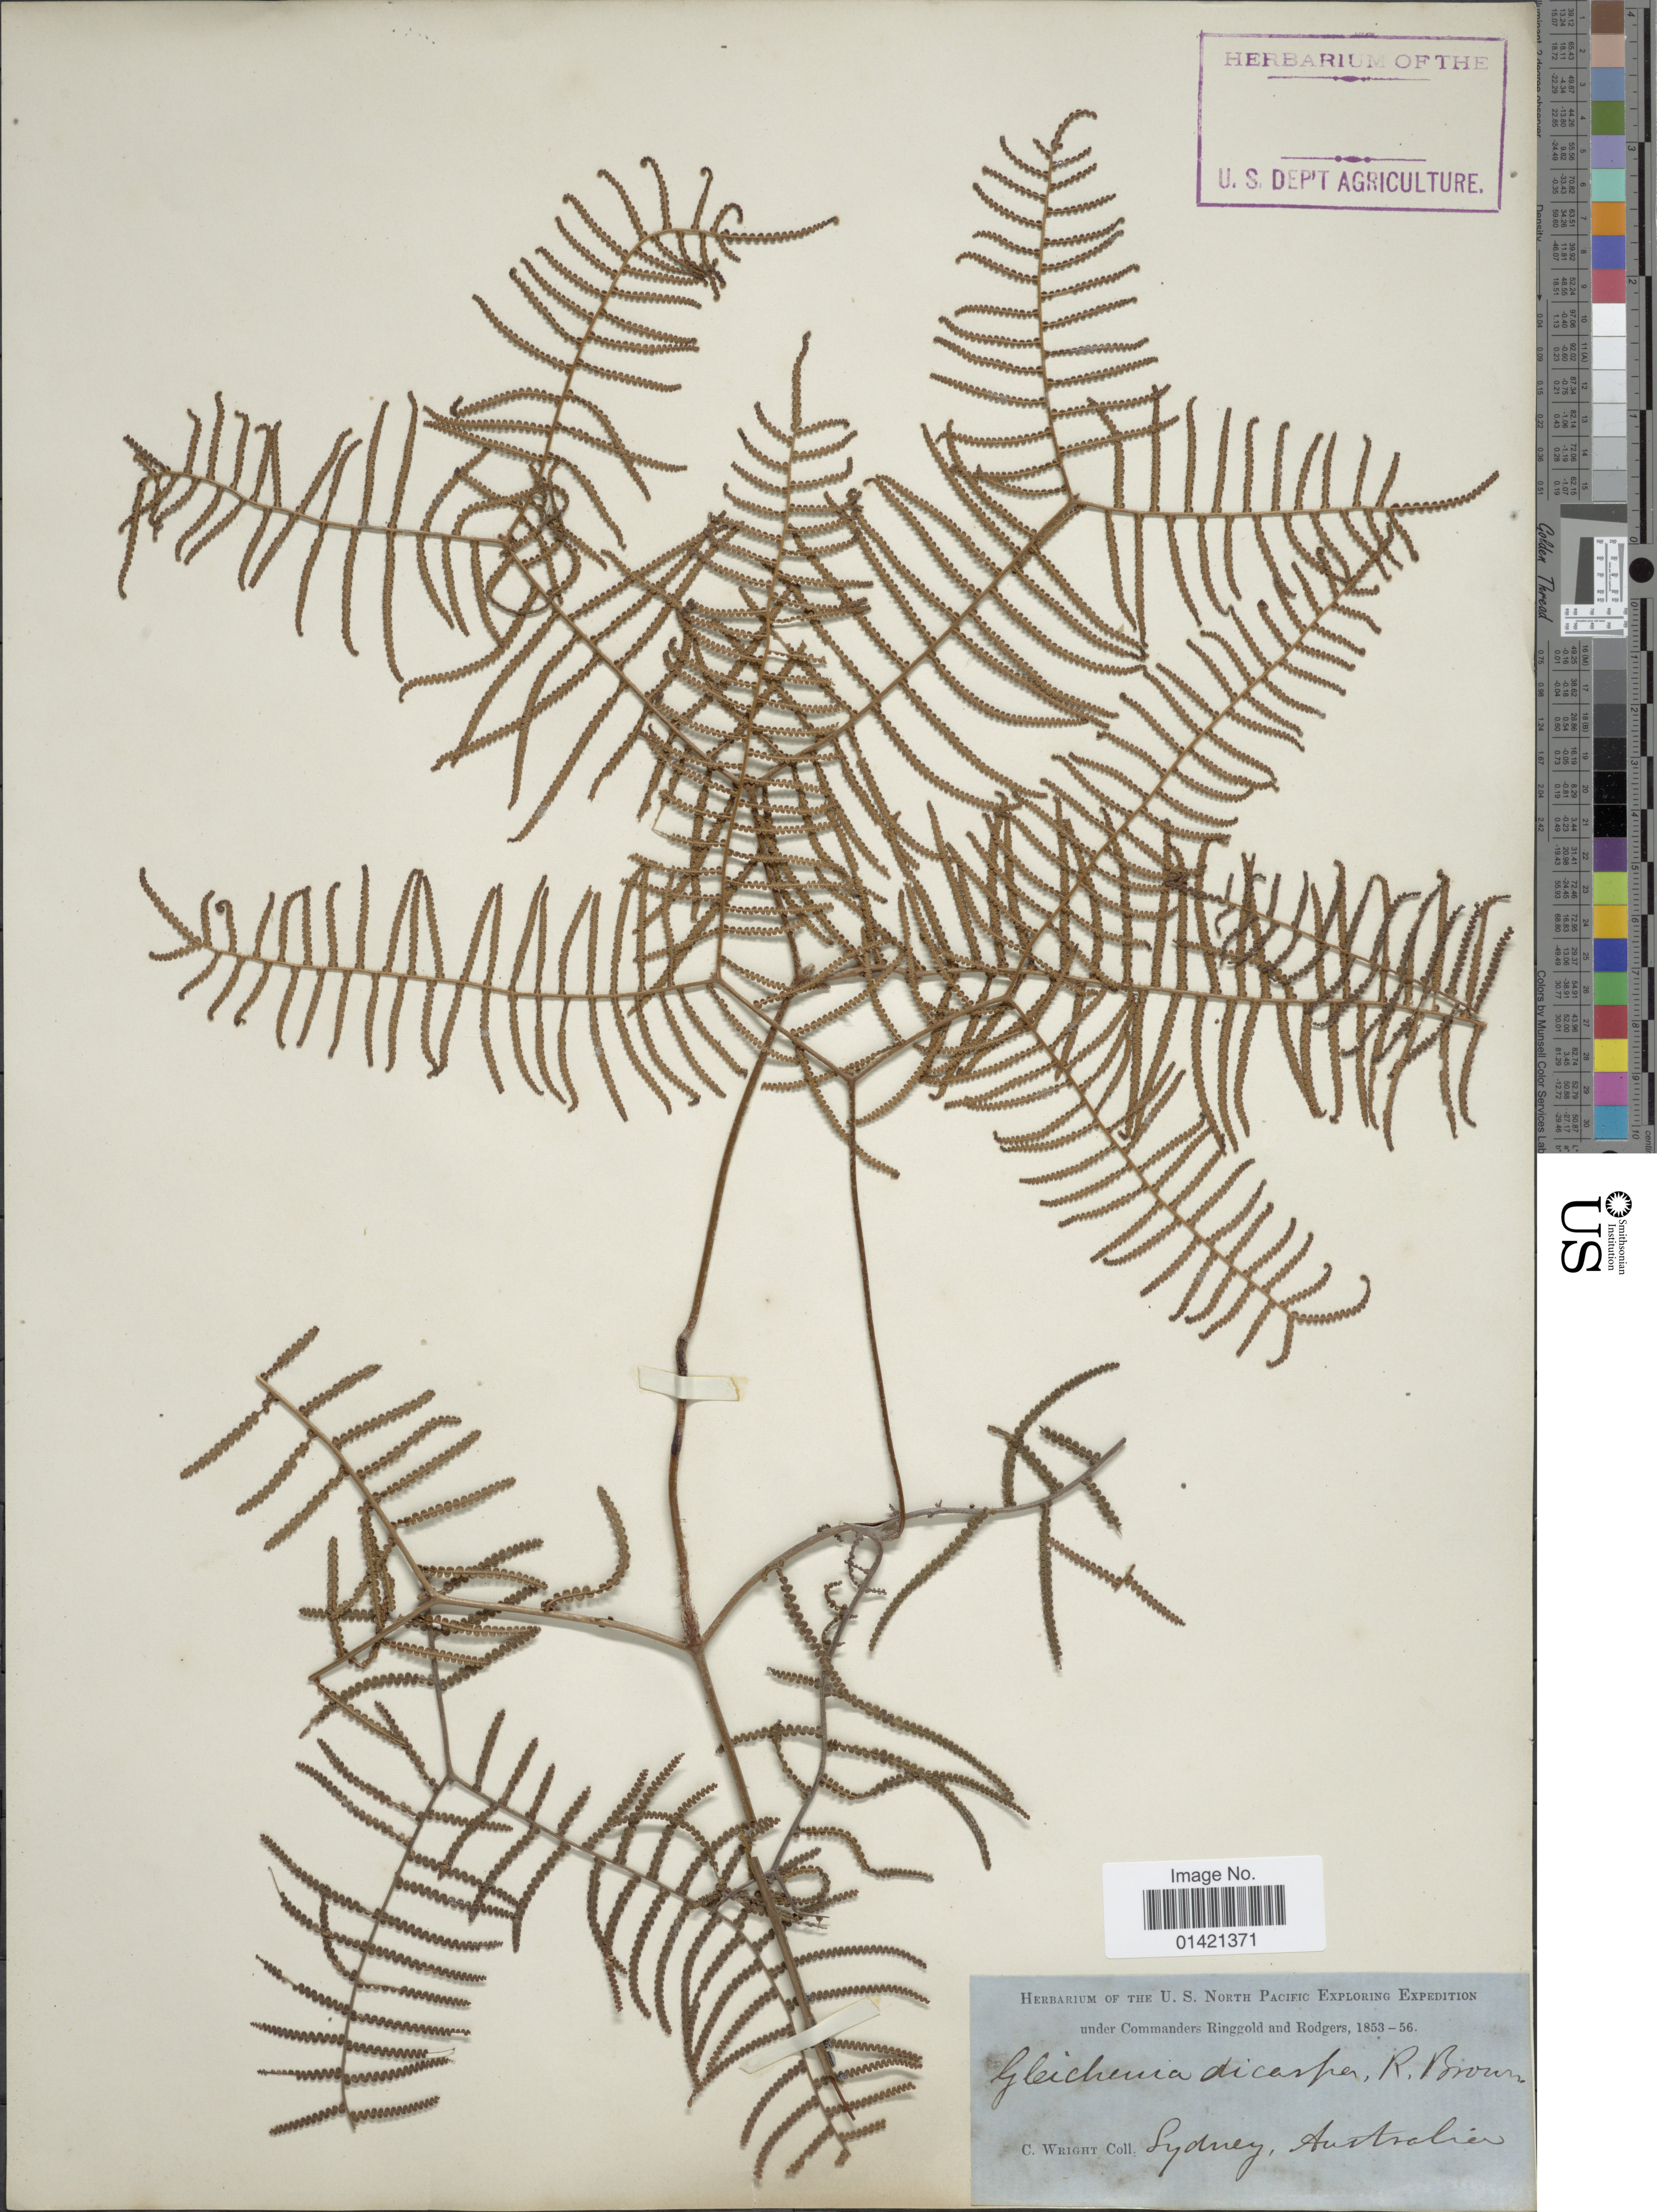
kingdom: Plantae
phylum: Tracheophyta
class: Polypodiopsida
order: Gleicheniales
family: Gleicheniaceae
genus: Gleichenia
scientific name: Gleichenia dicarpa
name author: R. Br.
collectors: C. Wright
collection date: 1853/1856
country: Australia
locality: Sydney.